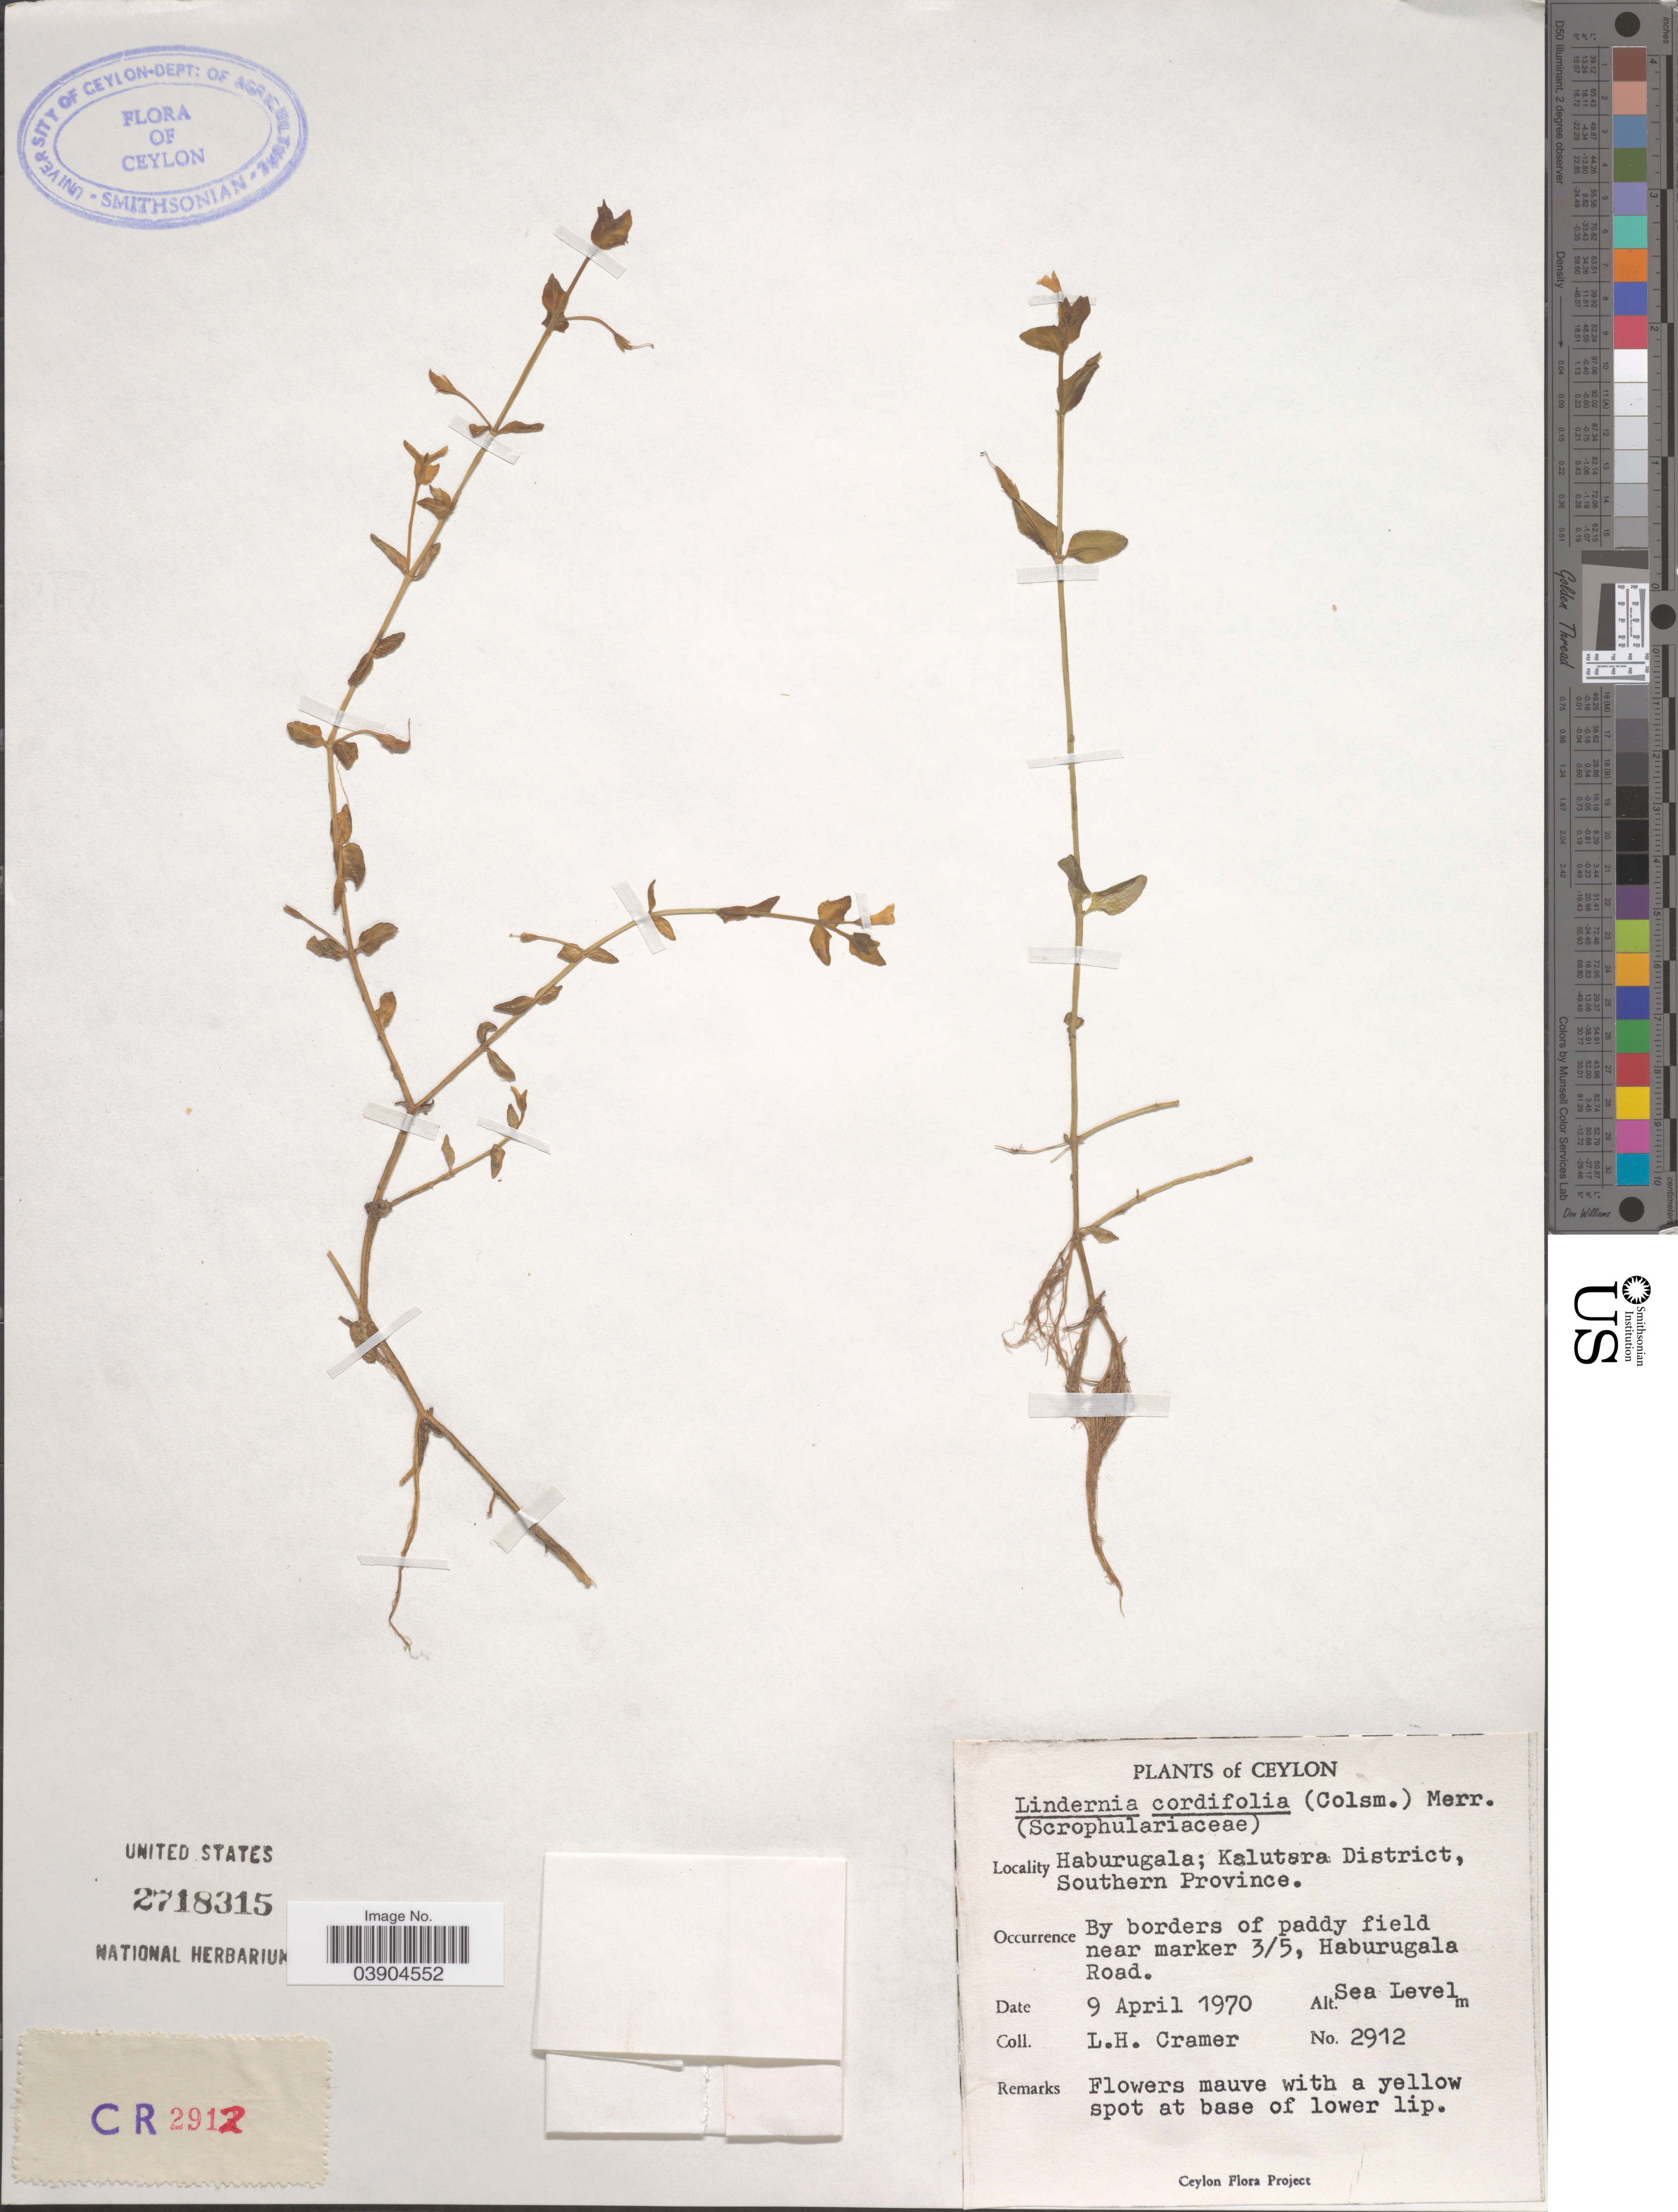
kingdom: Plantae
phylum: Tracheophyta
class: Magnoliopsida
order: Lamiales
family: Linderniaceae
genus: Lindernia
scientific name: Lindernia cordifolia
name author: (Colsm.) Merr.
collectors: L. H. Cramer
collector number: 2912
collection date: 1970-04-09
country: Sri Lanka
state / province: Southern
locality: Ceylon. Haburugala; Kalutara District. By borders of paddy field near marker 3/5, Haburugala Road.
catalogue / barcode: US 2718315